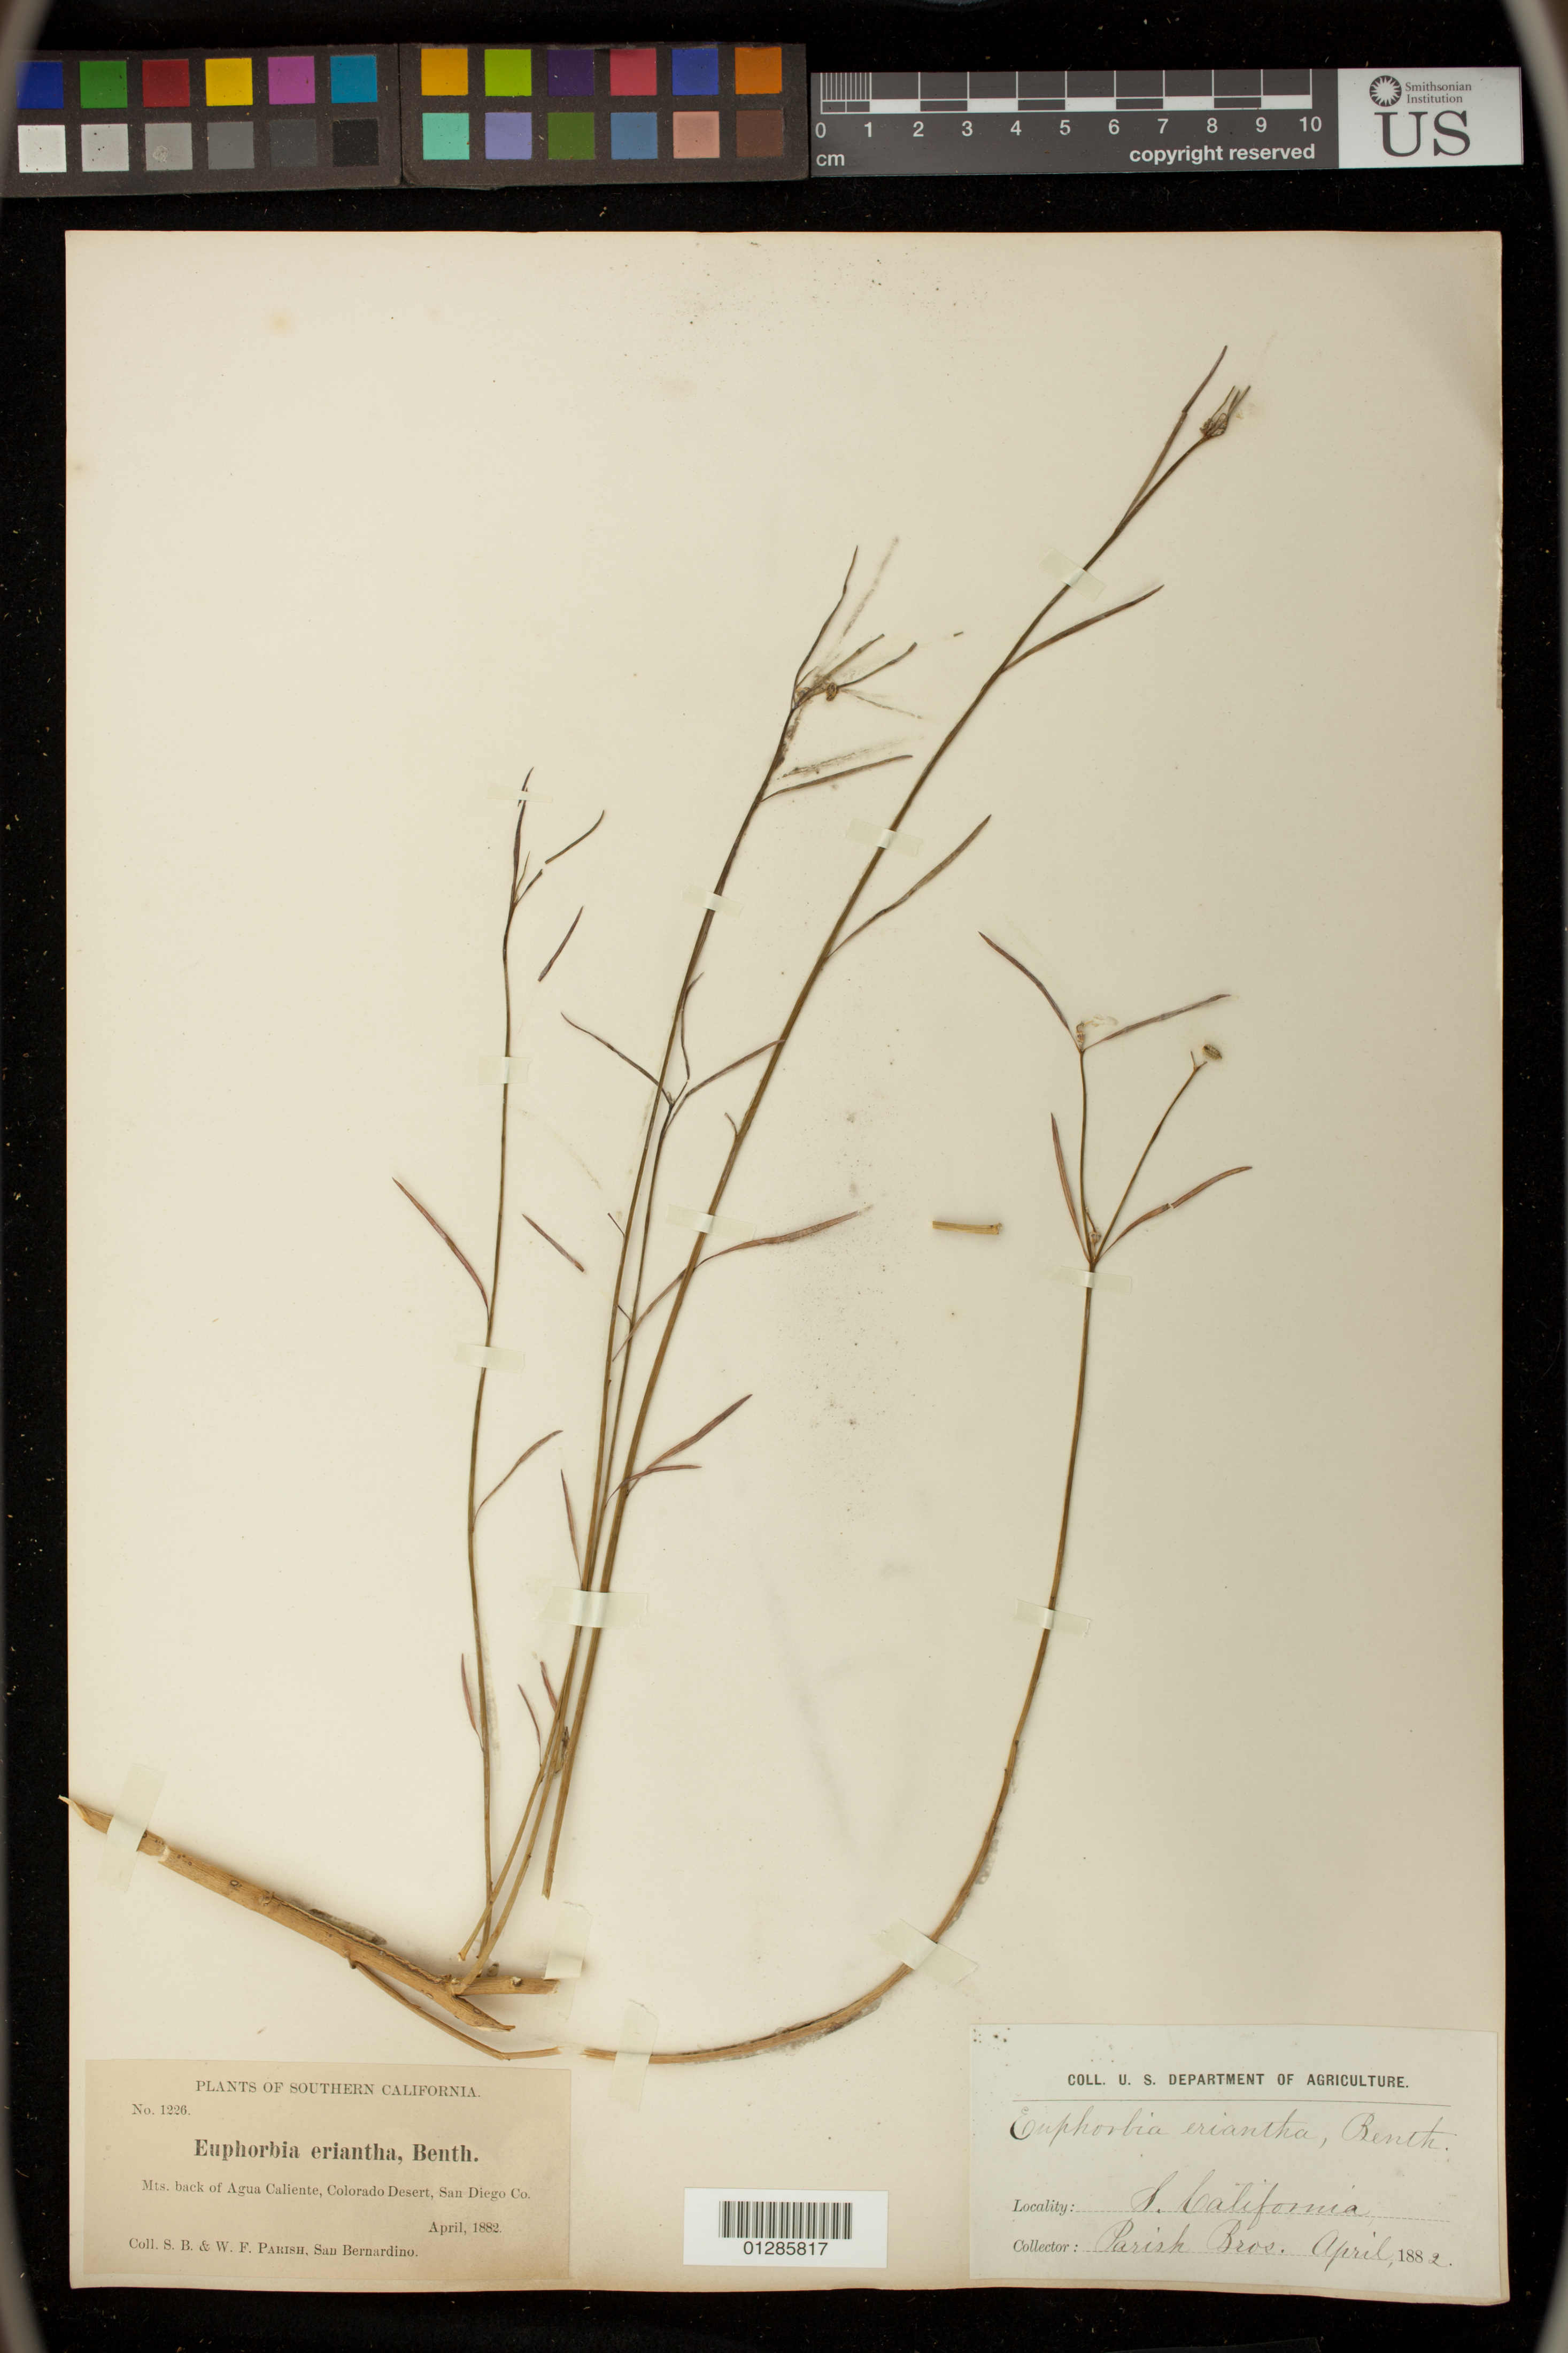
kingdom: Plantae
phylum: Tracheophyta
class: Magnoliopsida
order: Malpighiales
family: Euphorbiaceae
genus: Euphorbia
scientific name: Euphorbia eriantha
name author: Benth.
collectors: S. B. Parish & W. F. Parish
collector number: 1226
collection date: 1882-04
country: United States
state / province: California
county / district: San Diego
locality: Mts. back of Agua Caliente, Colorado Desert, San Bernardino.